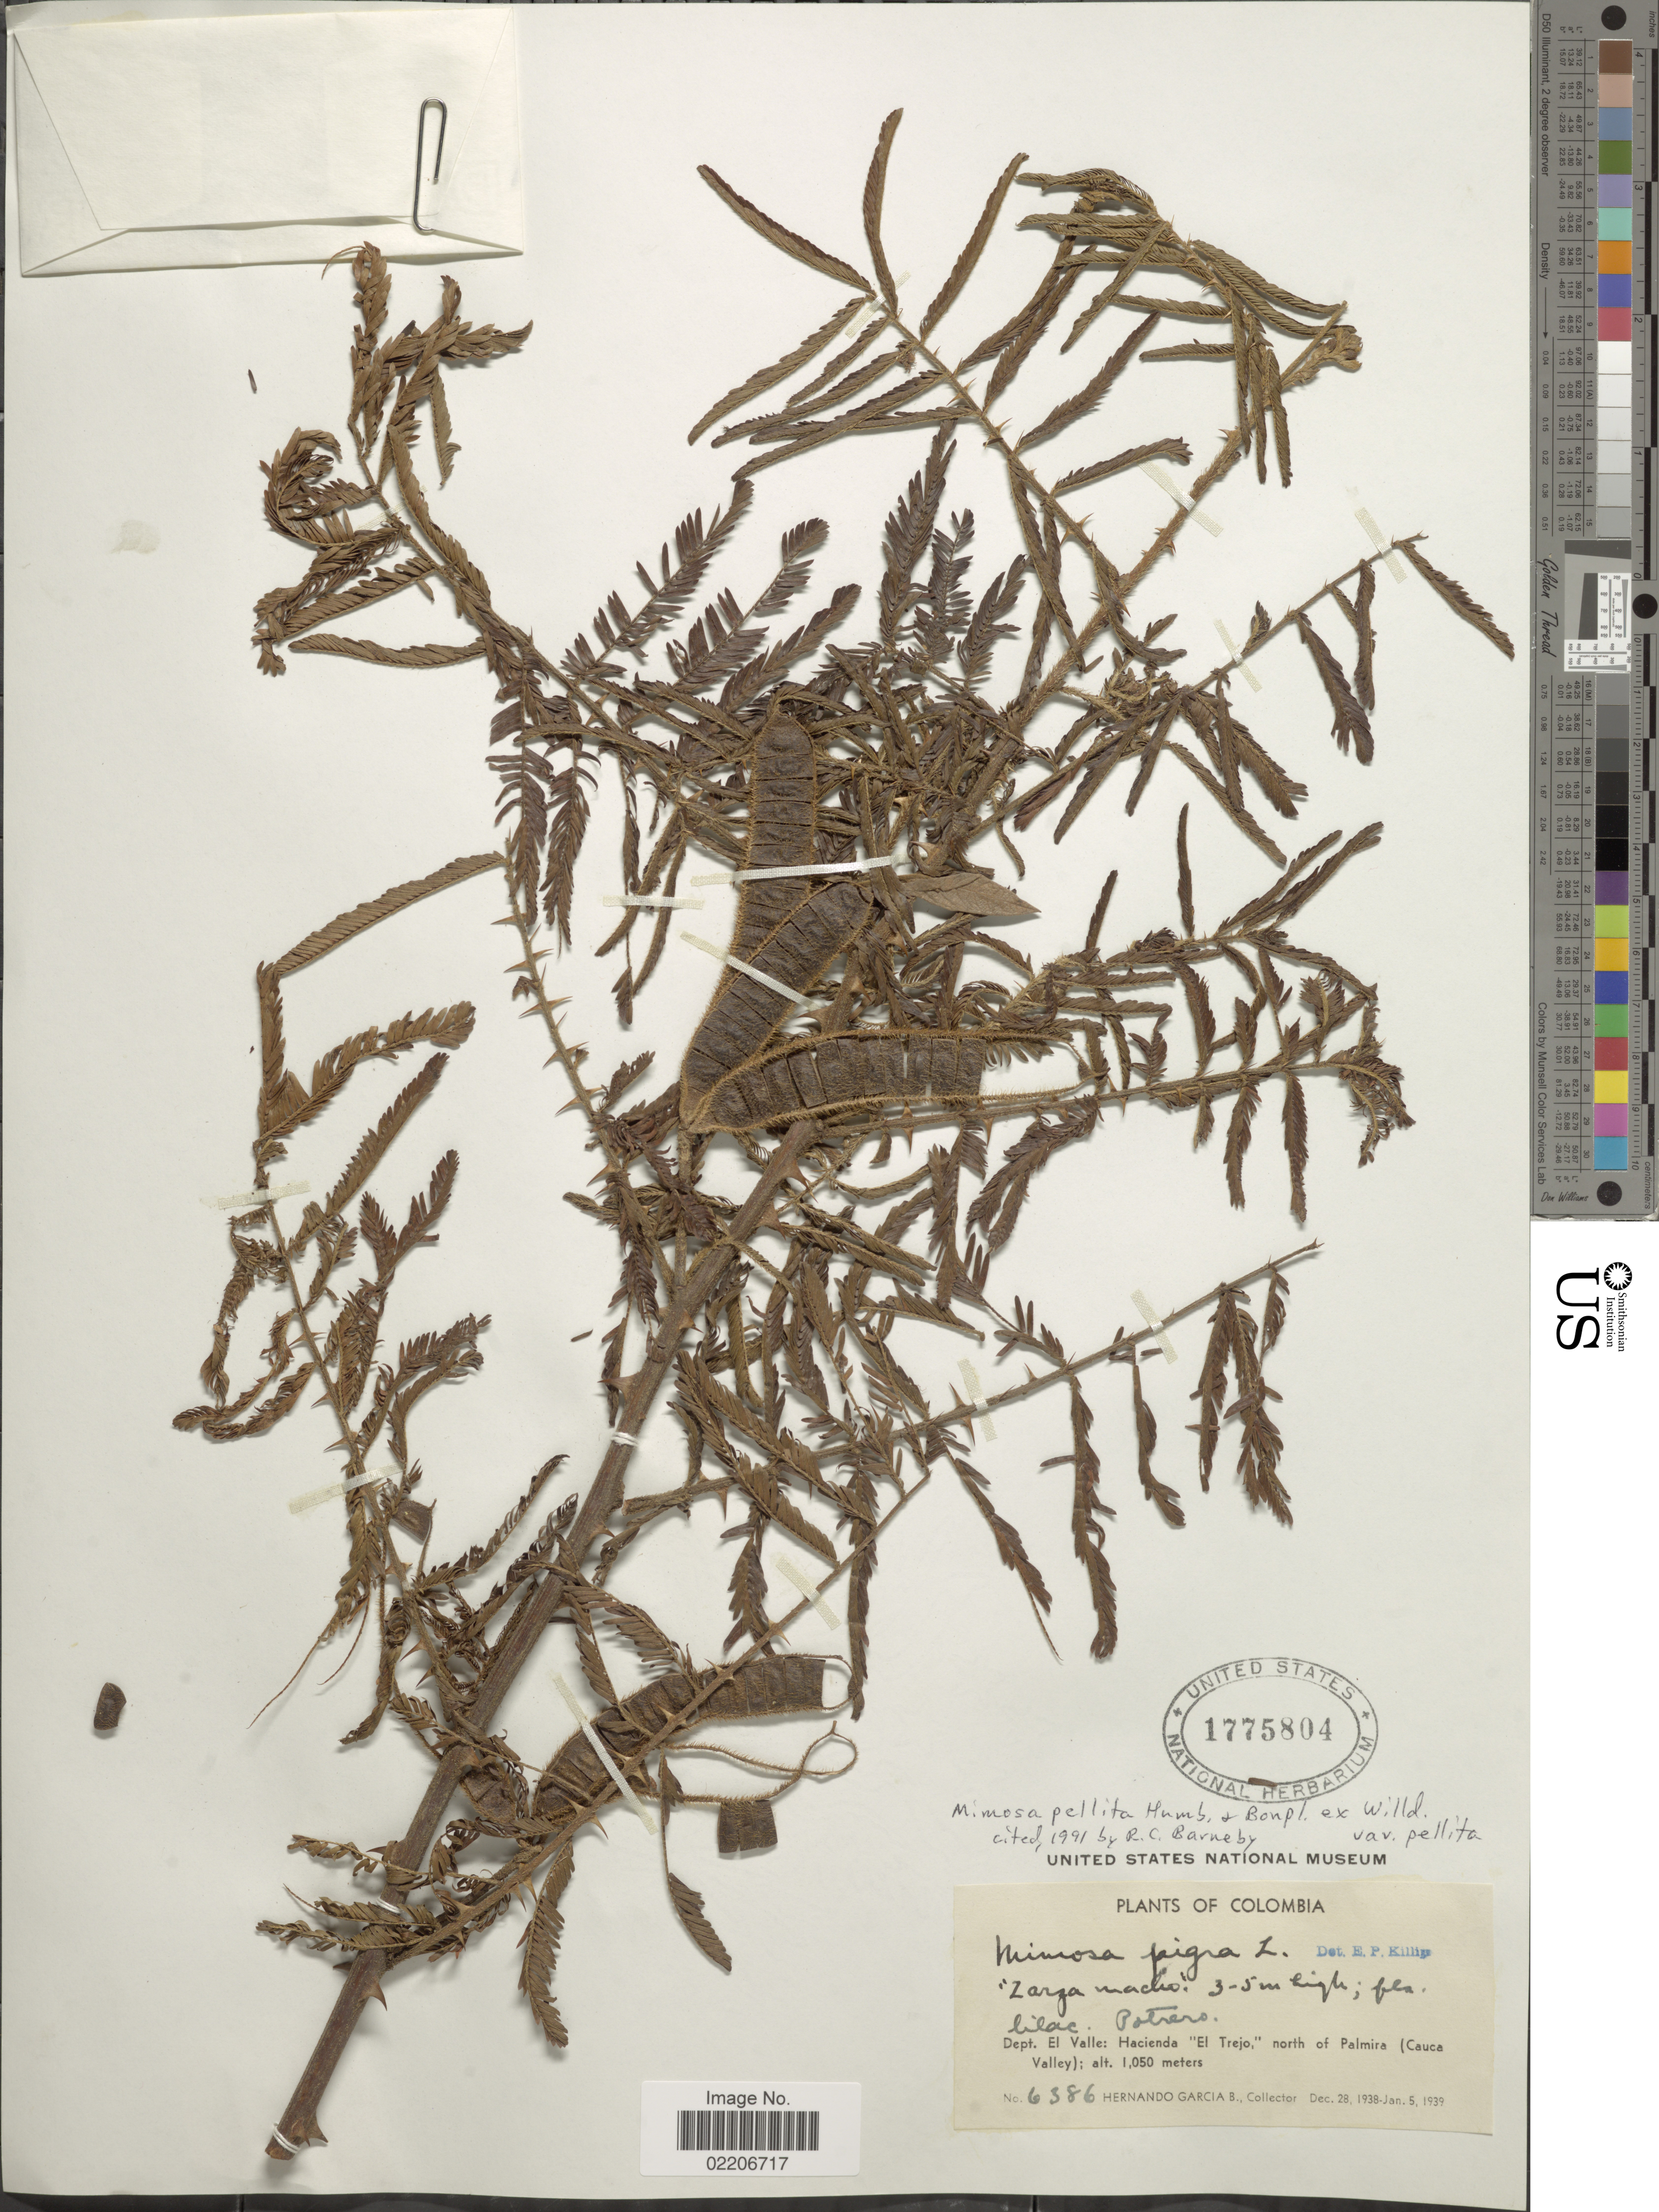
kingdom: Plantae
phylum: Tracheophyta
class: Magnoliopsida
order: Fabales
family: Fabaceae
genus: Mimosa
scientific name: Mimosa pellita var. pellita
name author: Humb. & Bonpl. ex Willd.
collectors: H. García Barriga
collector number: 6386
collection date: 1938-12-28/1939-01-05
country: Colombia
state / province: Valle del Cauca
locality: Dept. El Valle, Hacienda El Trejo, north of Palmira (Cauca Valley)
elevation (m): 1050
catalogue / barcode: US 1775804